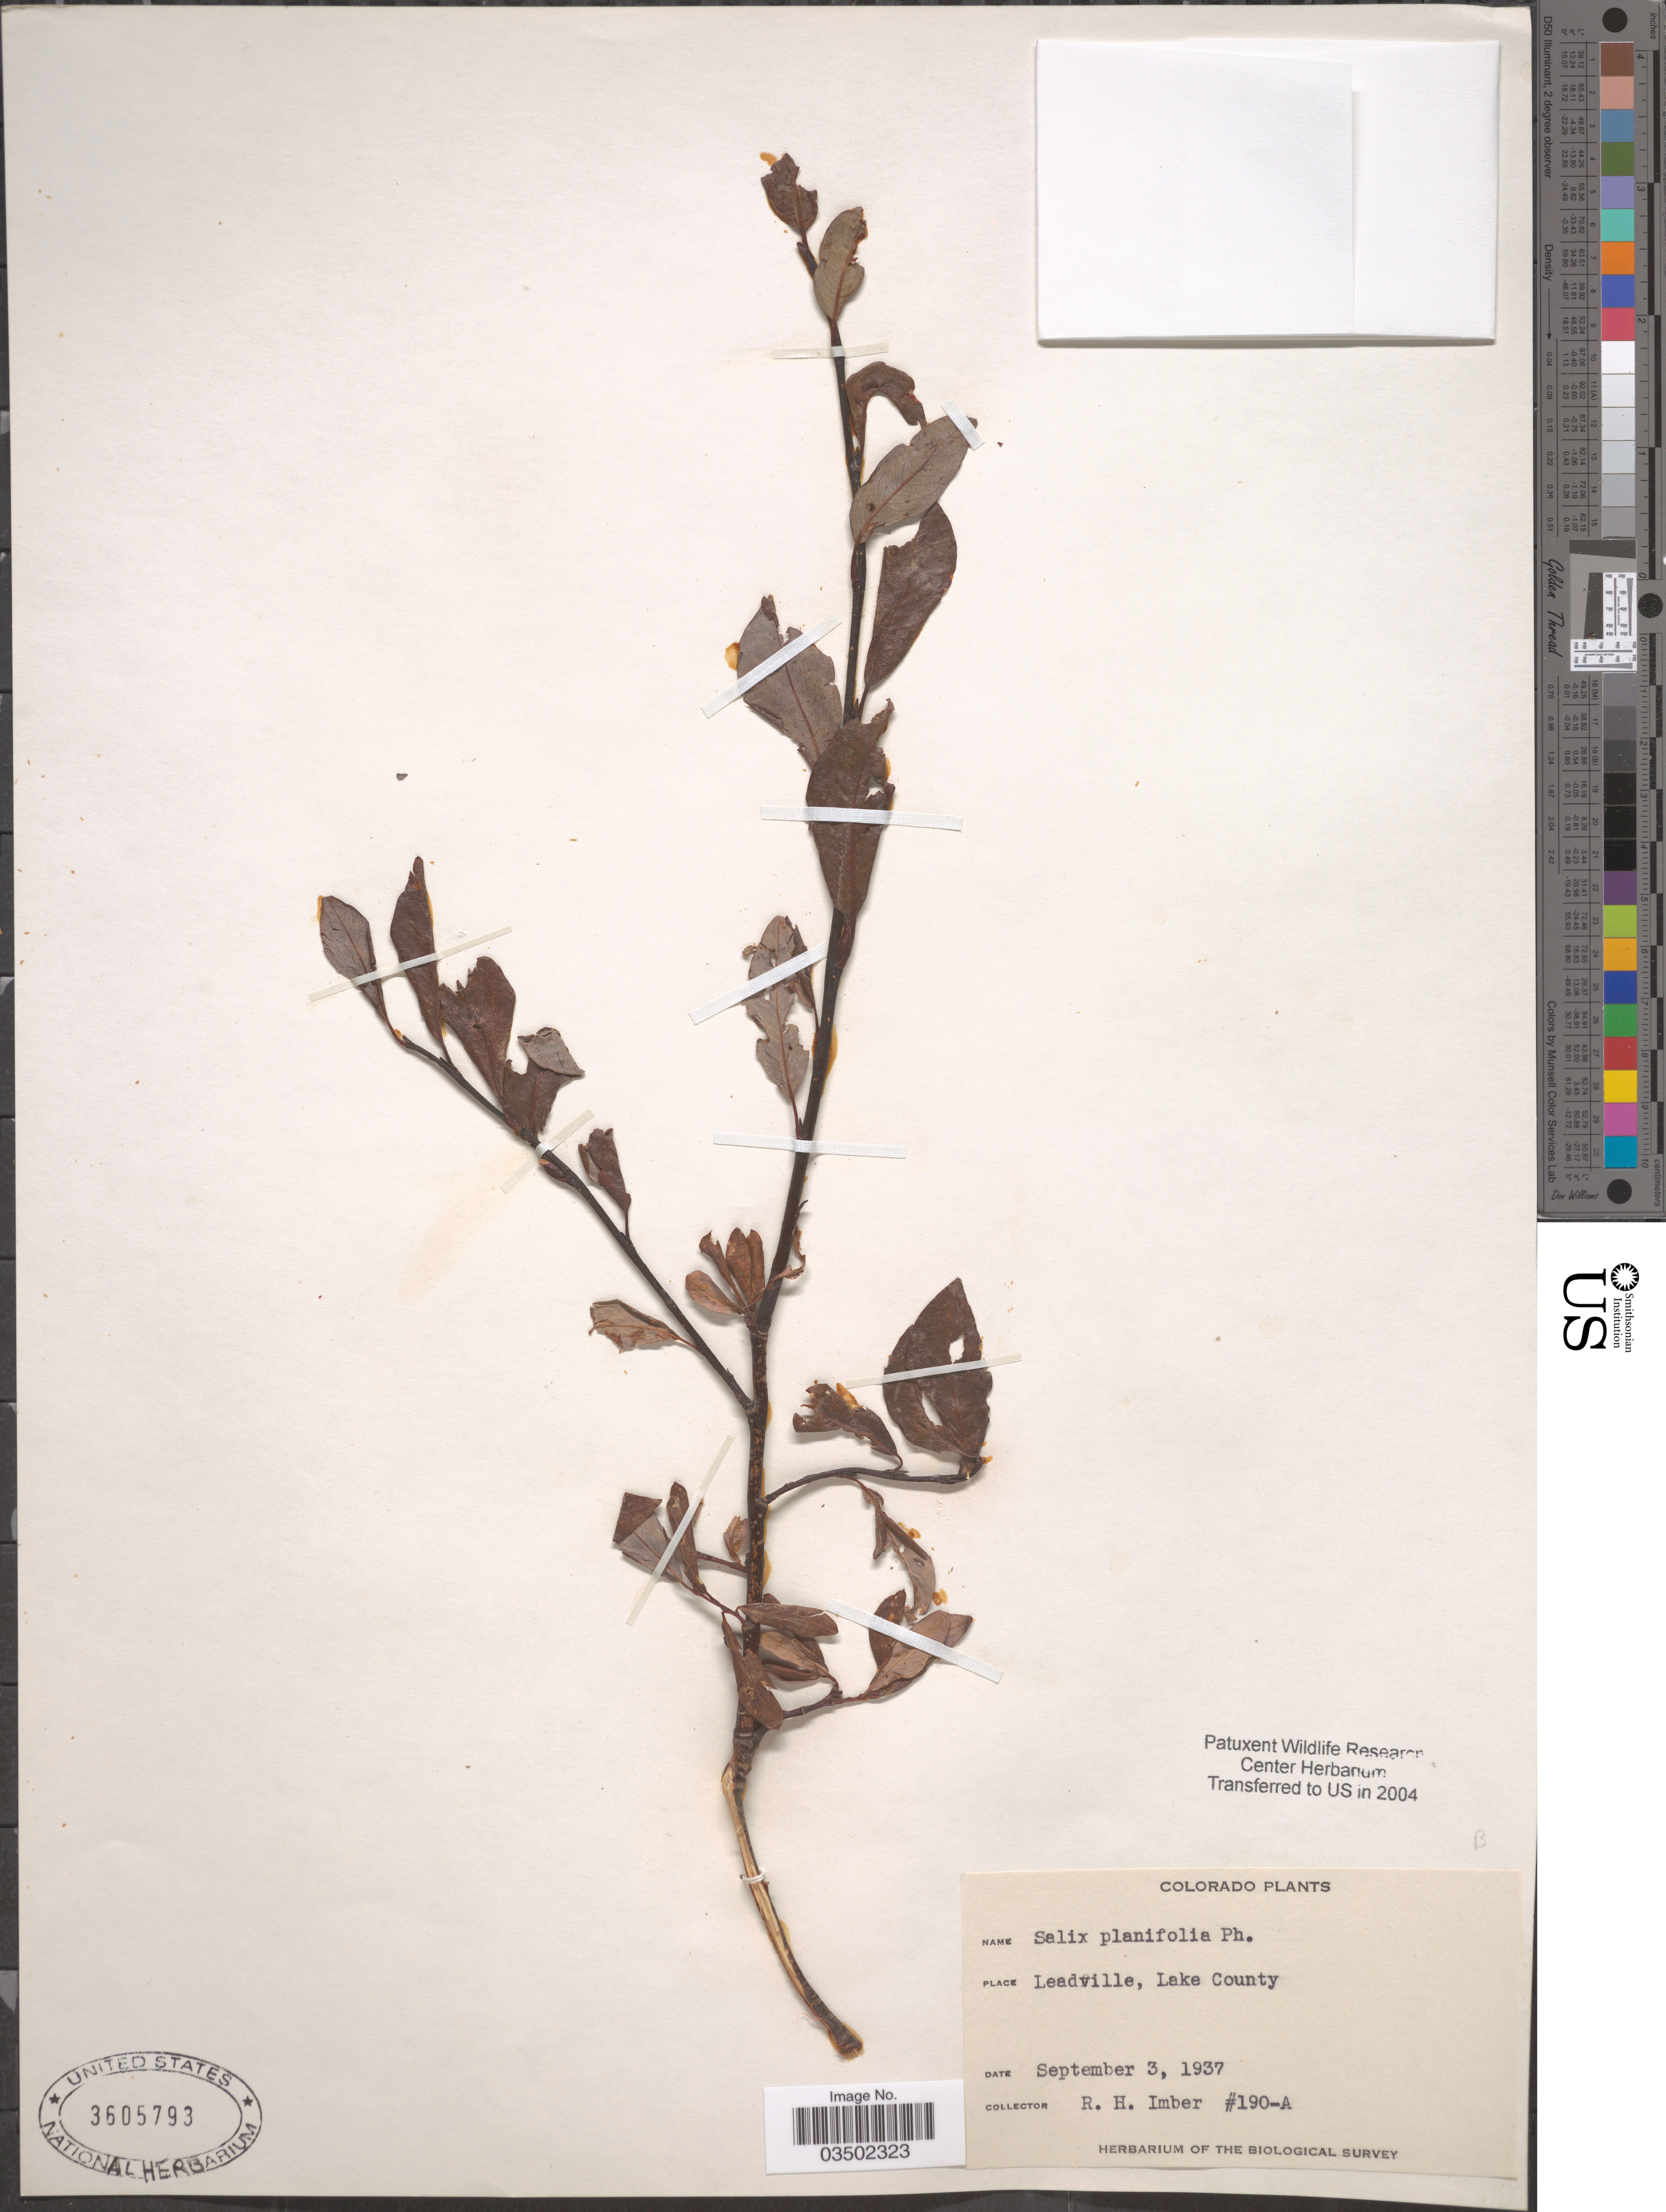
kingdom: Plantae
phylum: Tracheophyta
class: Magnoliopsida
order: Malpighiales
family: Salicaceae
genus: Salix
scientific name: Salix planifolia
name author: Pursh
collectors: R. Imber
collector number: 190-A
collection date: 1937-09-03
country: United States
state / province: Colorado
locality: Leadville, Lake County.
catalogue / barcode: US 3605793